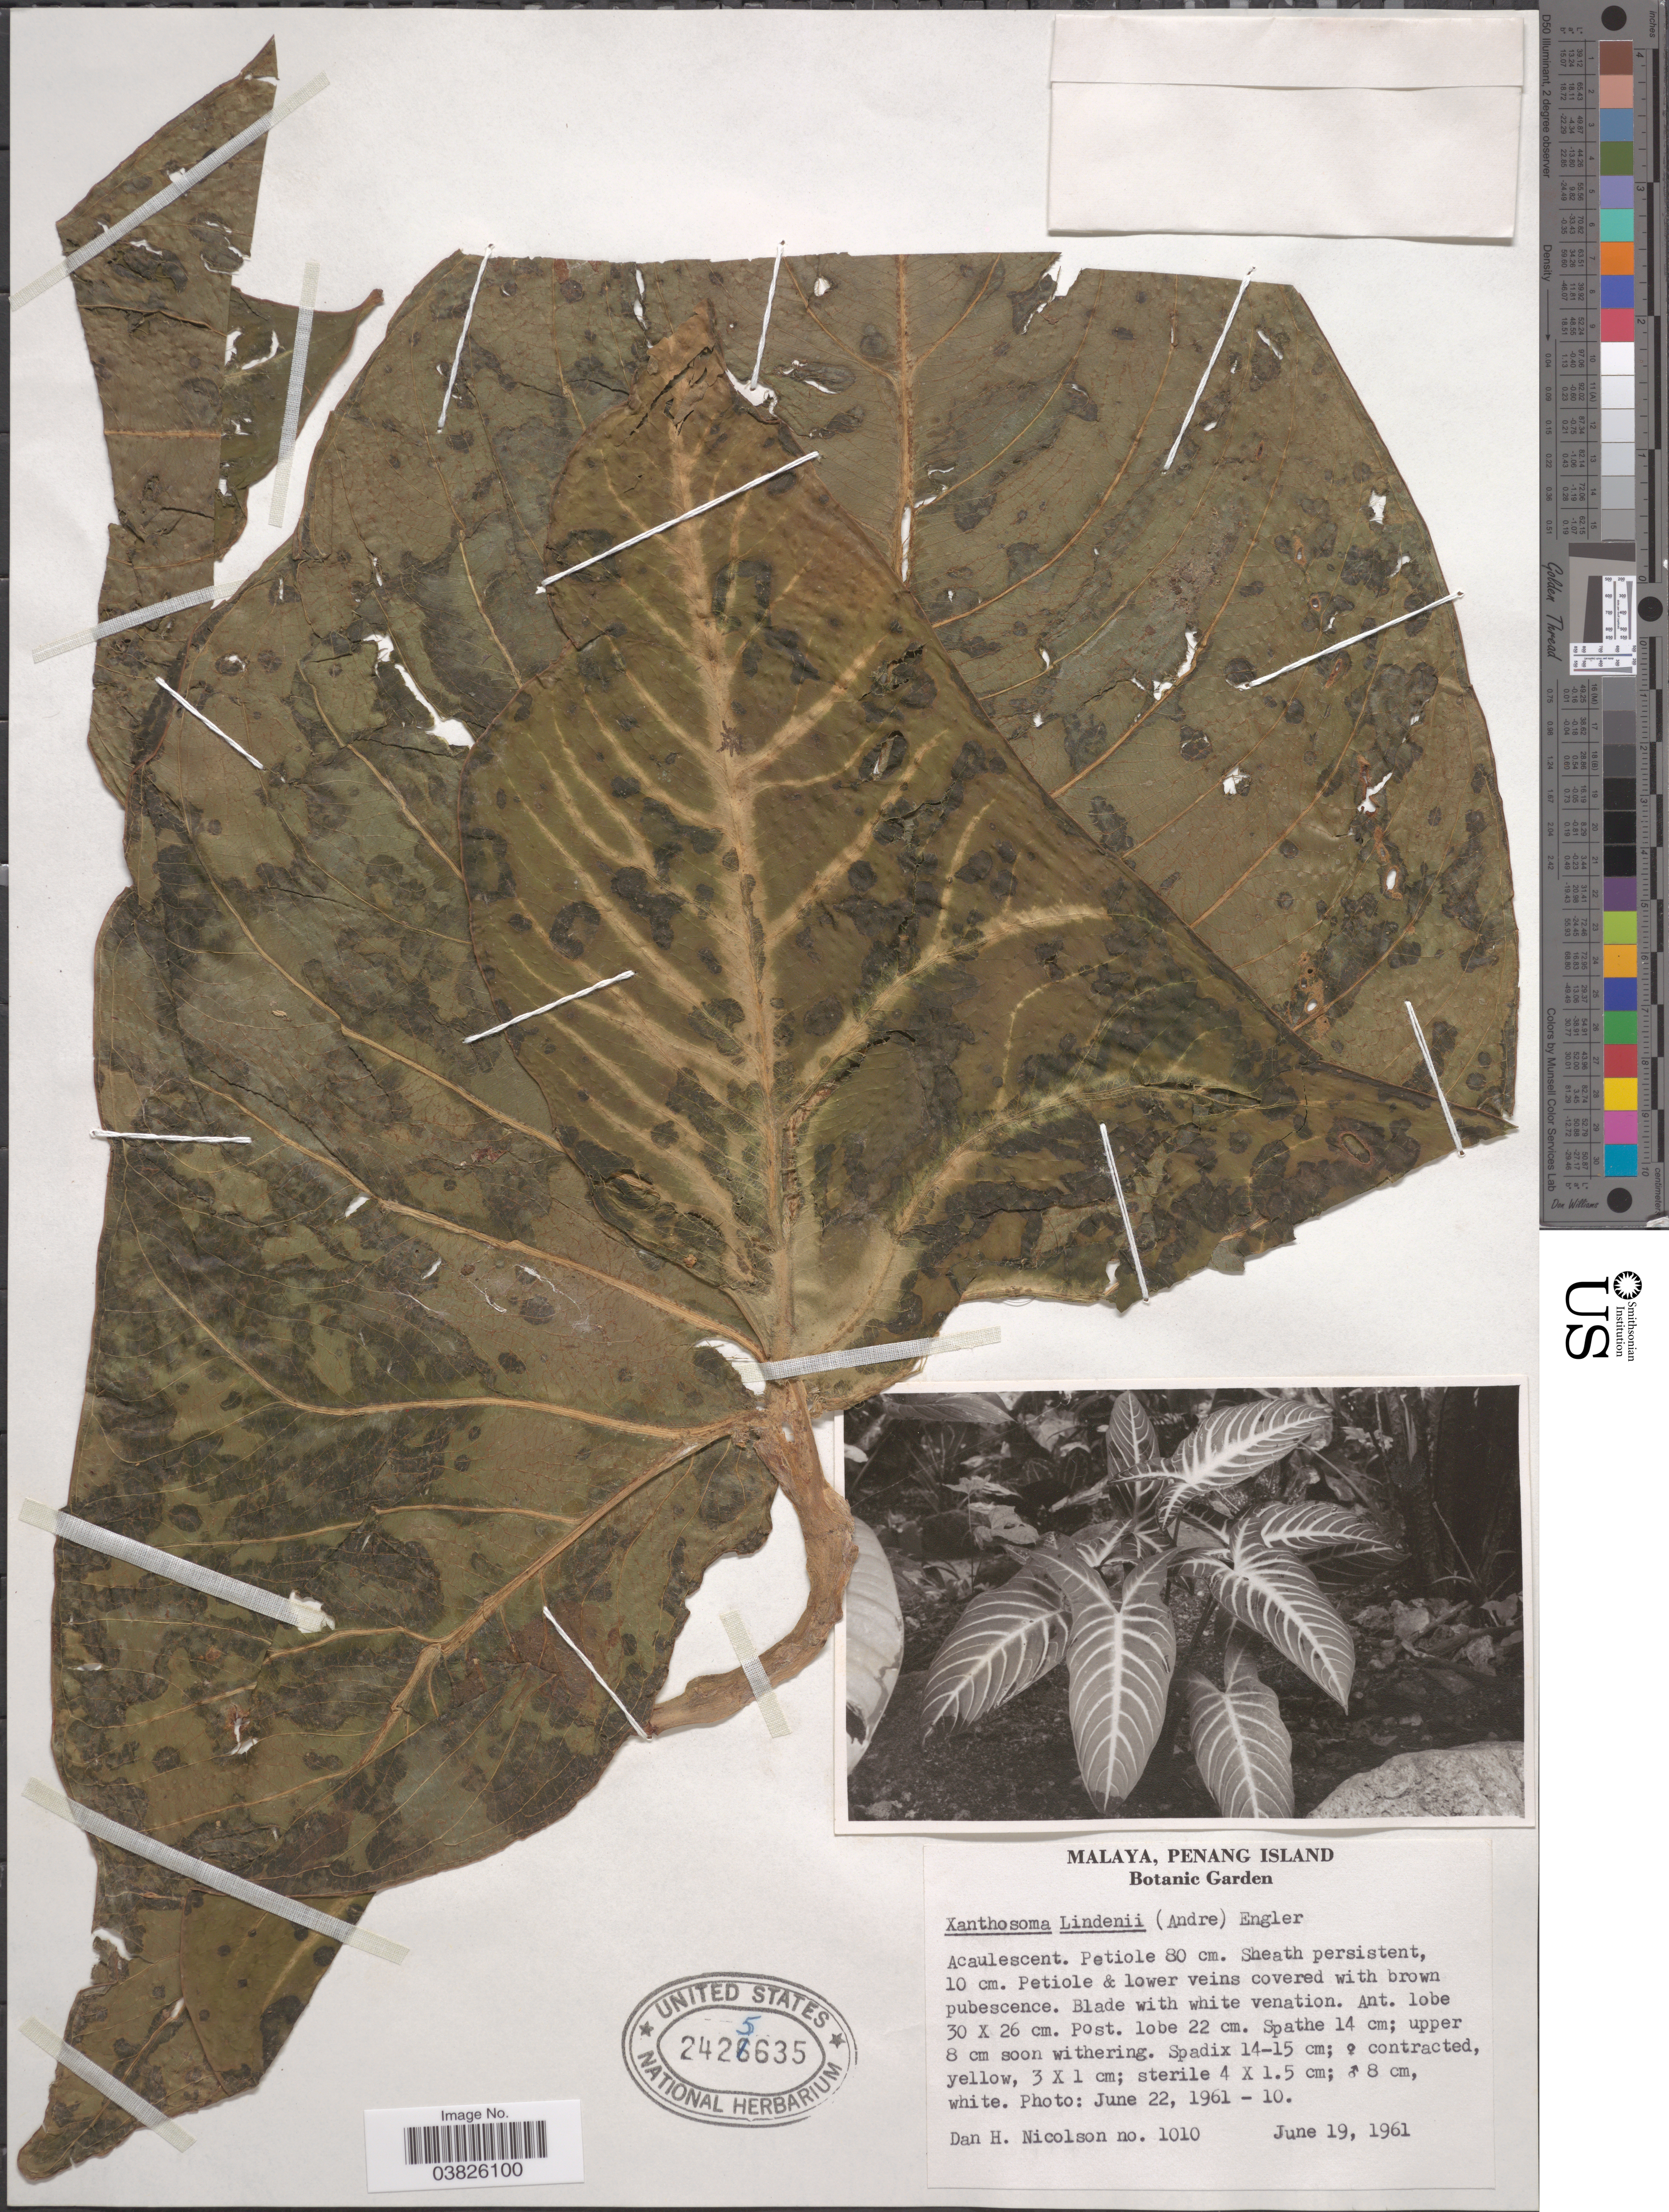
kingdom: Plantae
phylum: Tracheophyta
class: Liliopsida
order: Alismatales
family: Araceae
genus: Xanthosoma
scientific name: Xanthosoma lindenii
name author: (André) T. Moore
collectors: D. H. Nicolson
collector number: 1010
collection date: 1961-06-19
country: Malaysia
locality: Malaya, Penang Island. Botanic Garden.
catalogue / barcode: US 2425635